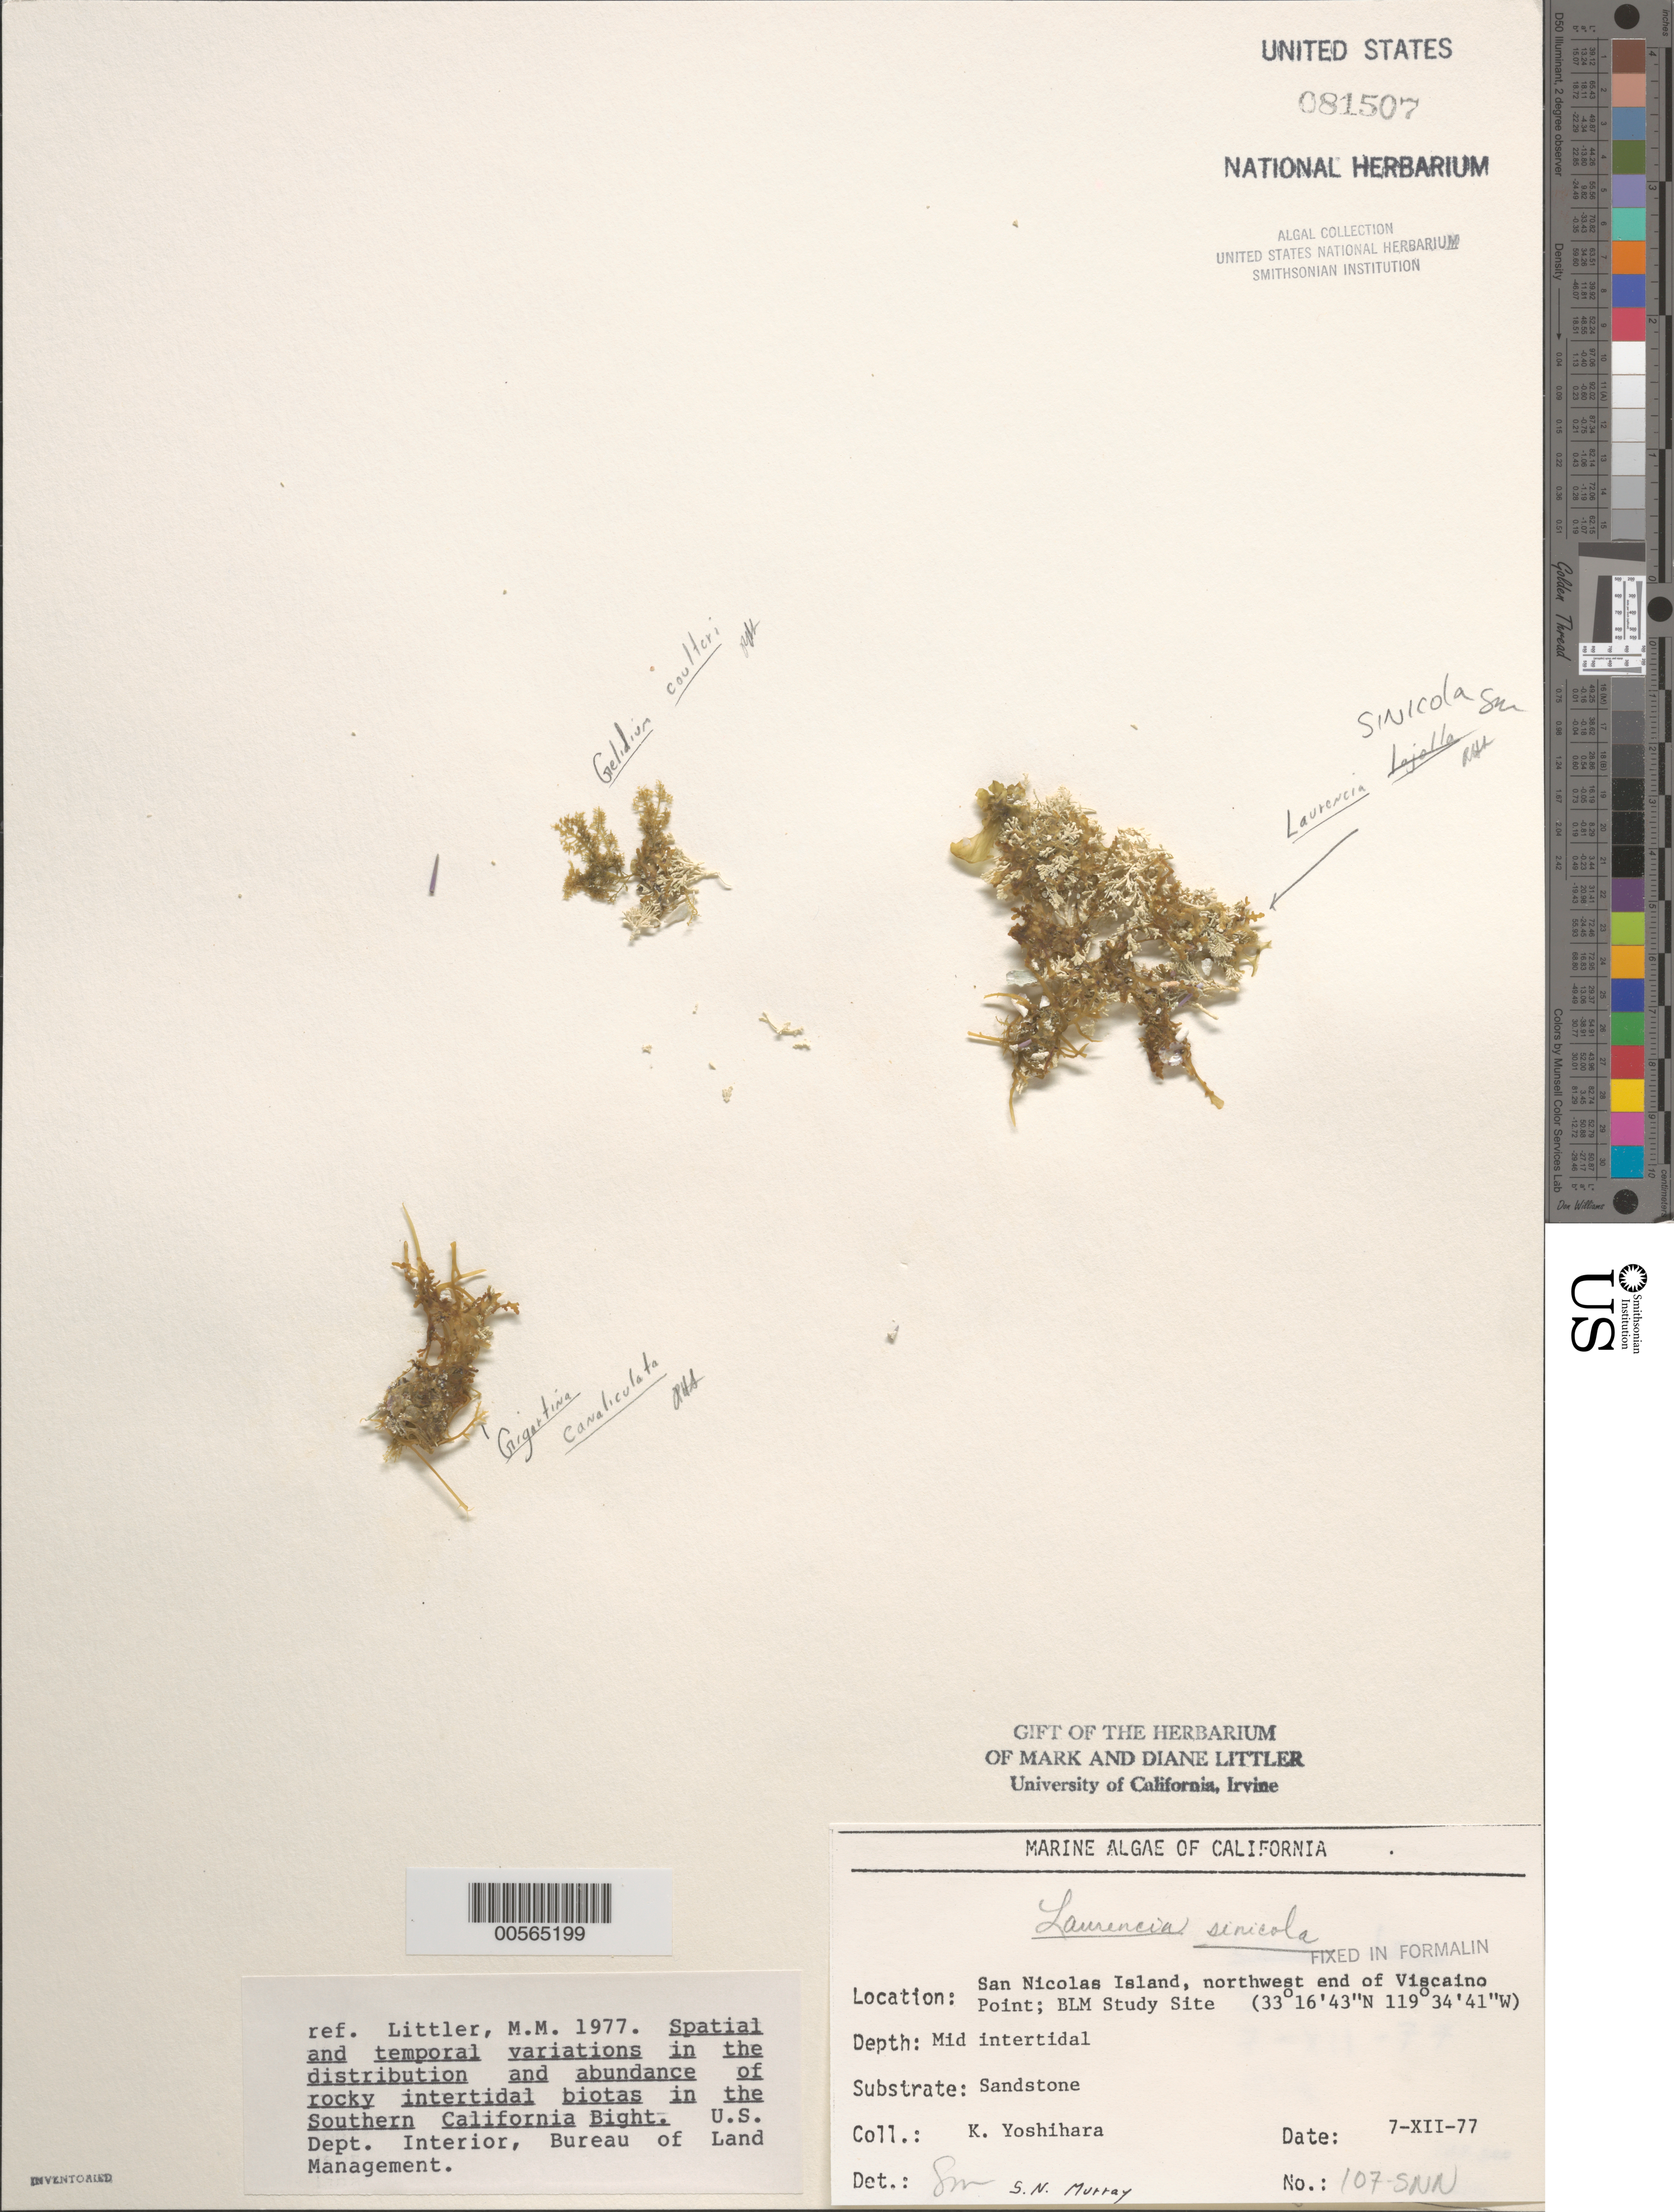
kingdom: Plantae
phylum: Rhodophyta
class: Florideophyceae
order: Ceramiales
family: Rhodomelaceae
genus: Osmundea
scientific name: Osmundea sinicola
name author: (Setchell & N.L. Gardner) K.W. Nam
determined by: Algae name updating Project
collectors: K. Yoshihara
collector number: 107-snn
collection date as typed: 07 Dec 1977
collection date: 1977-12-07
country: United States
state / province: California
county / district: Ventura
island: San Nicolas Island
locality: Northwest end of Vizcaino Point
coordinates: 33 16'43"N, 119 16'41"W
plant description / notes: BLM-SOCALBIGHT Rocky Intertidal Survey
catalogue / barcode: US 81507